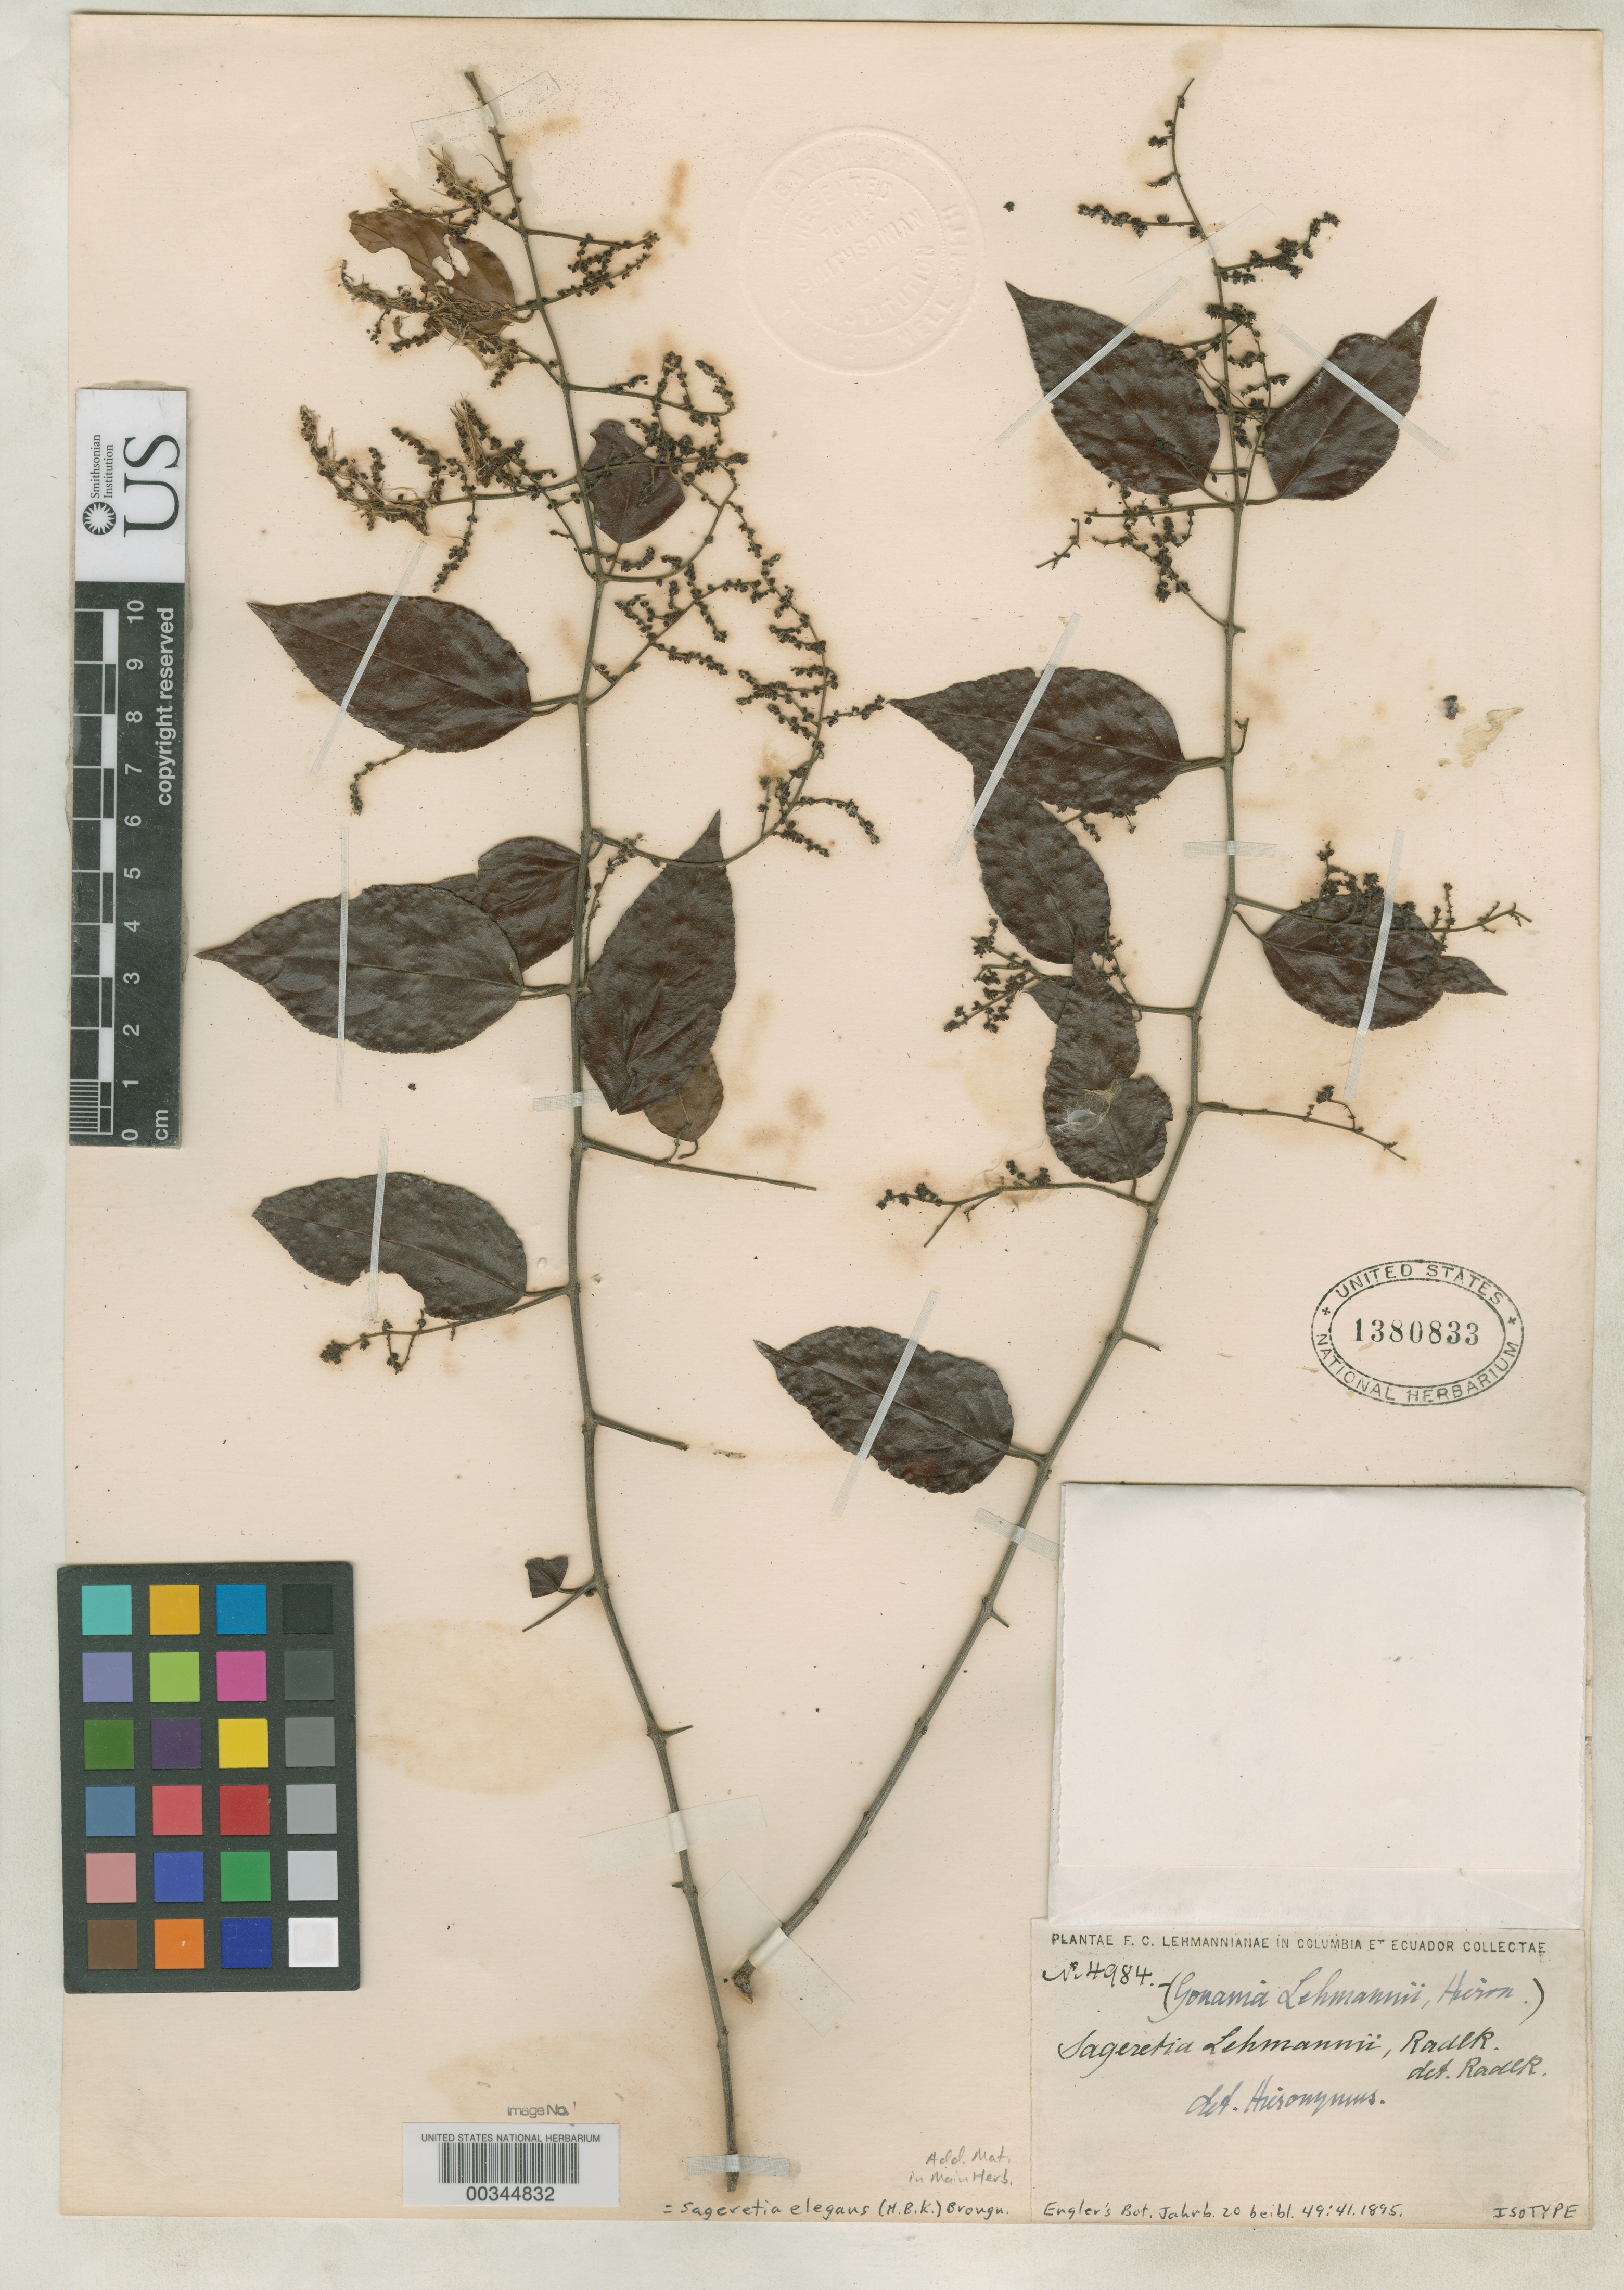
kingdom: Plantae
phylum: Tracheophyta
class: Magnoliopsida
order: Rosales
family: Rhamnaceae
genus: Gouania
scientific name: Gouania lehmannii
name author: Hieron.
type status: Isotype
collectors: F. C. Lehmann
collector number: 4984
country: Colombia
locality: Crescit prope Juntas ad fluvium Rio Dagua.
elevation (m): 300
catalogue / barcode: US 1380833